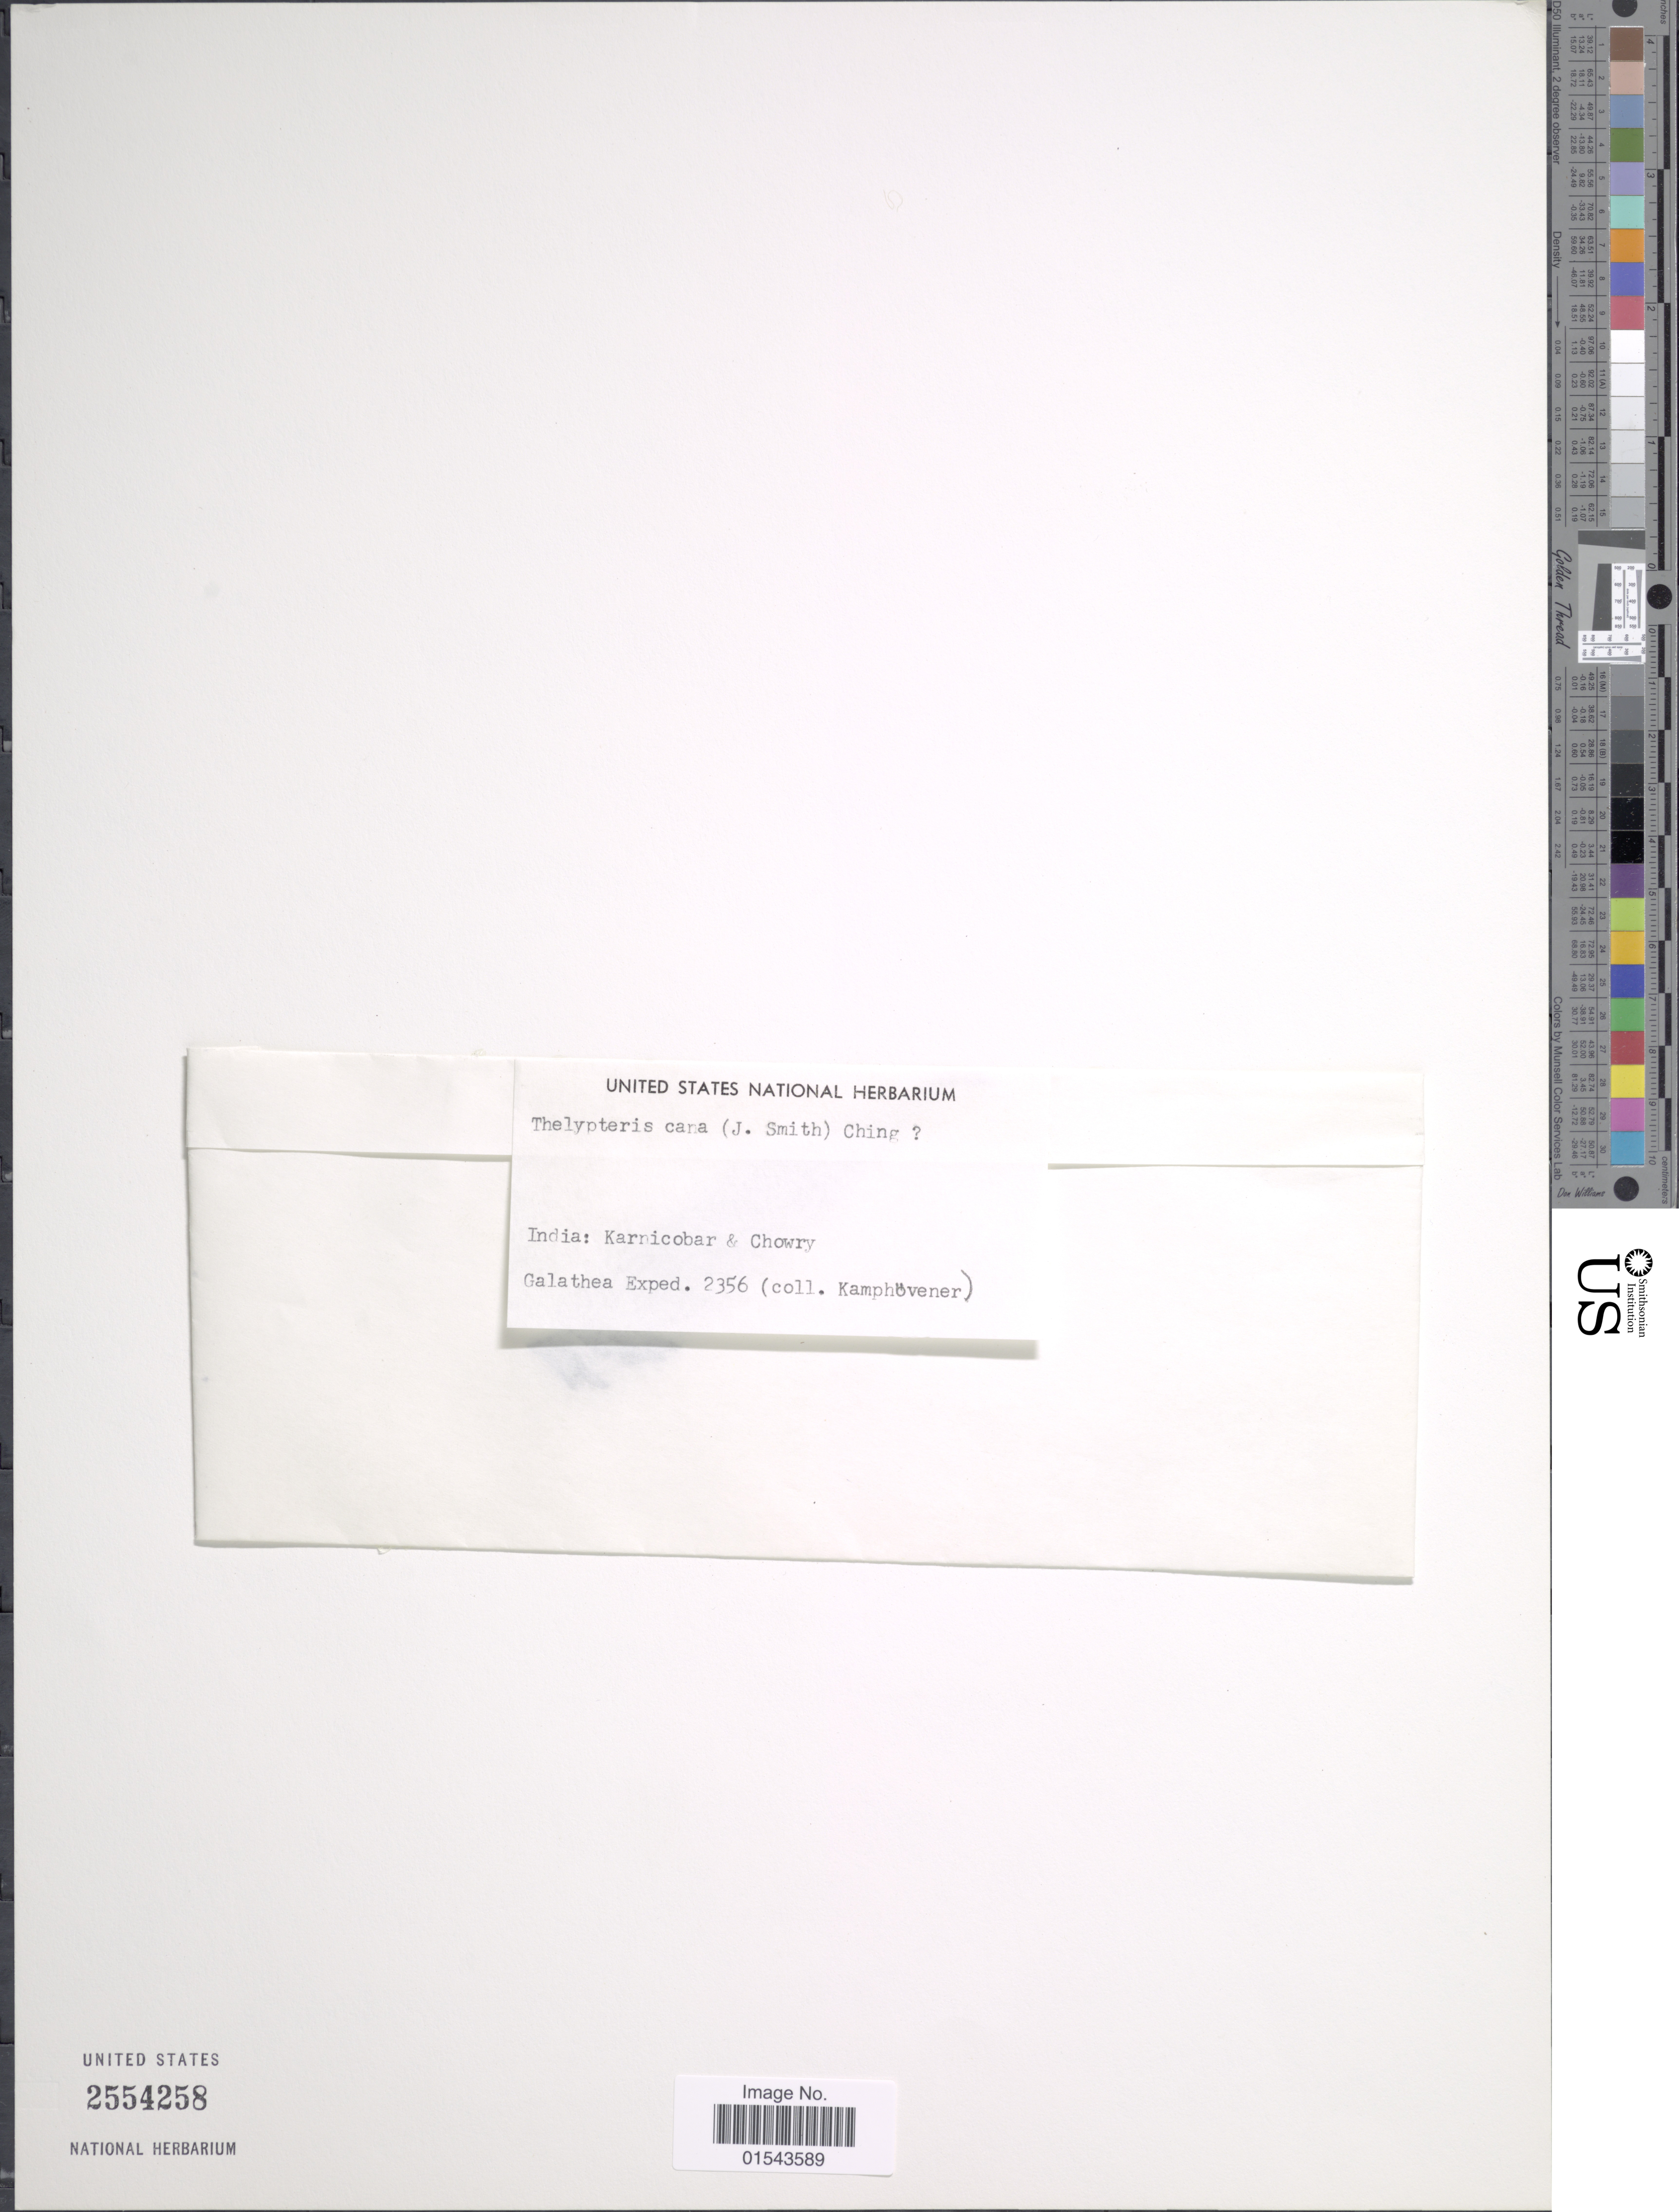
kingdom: Plantae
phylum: Tracheophyta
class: Polypodiopsida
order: Polypodiales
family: Thelypteridaceae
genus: Christella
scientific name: Christella cana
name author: H. Lév.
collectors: B. Kamphövener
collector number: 2356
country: India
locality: Karnicobar & Chowry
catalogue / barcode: US 2554258